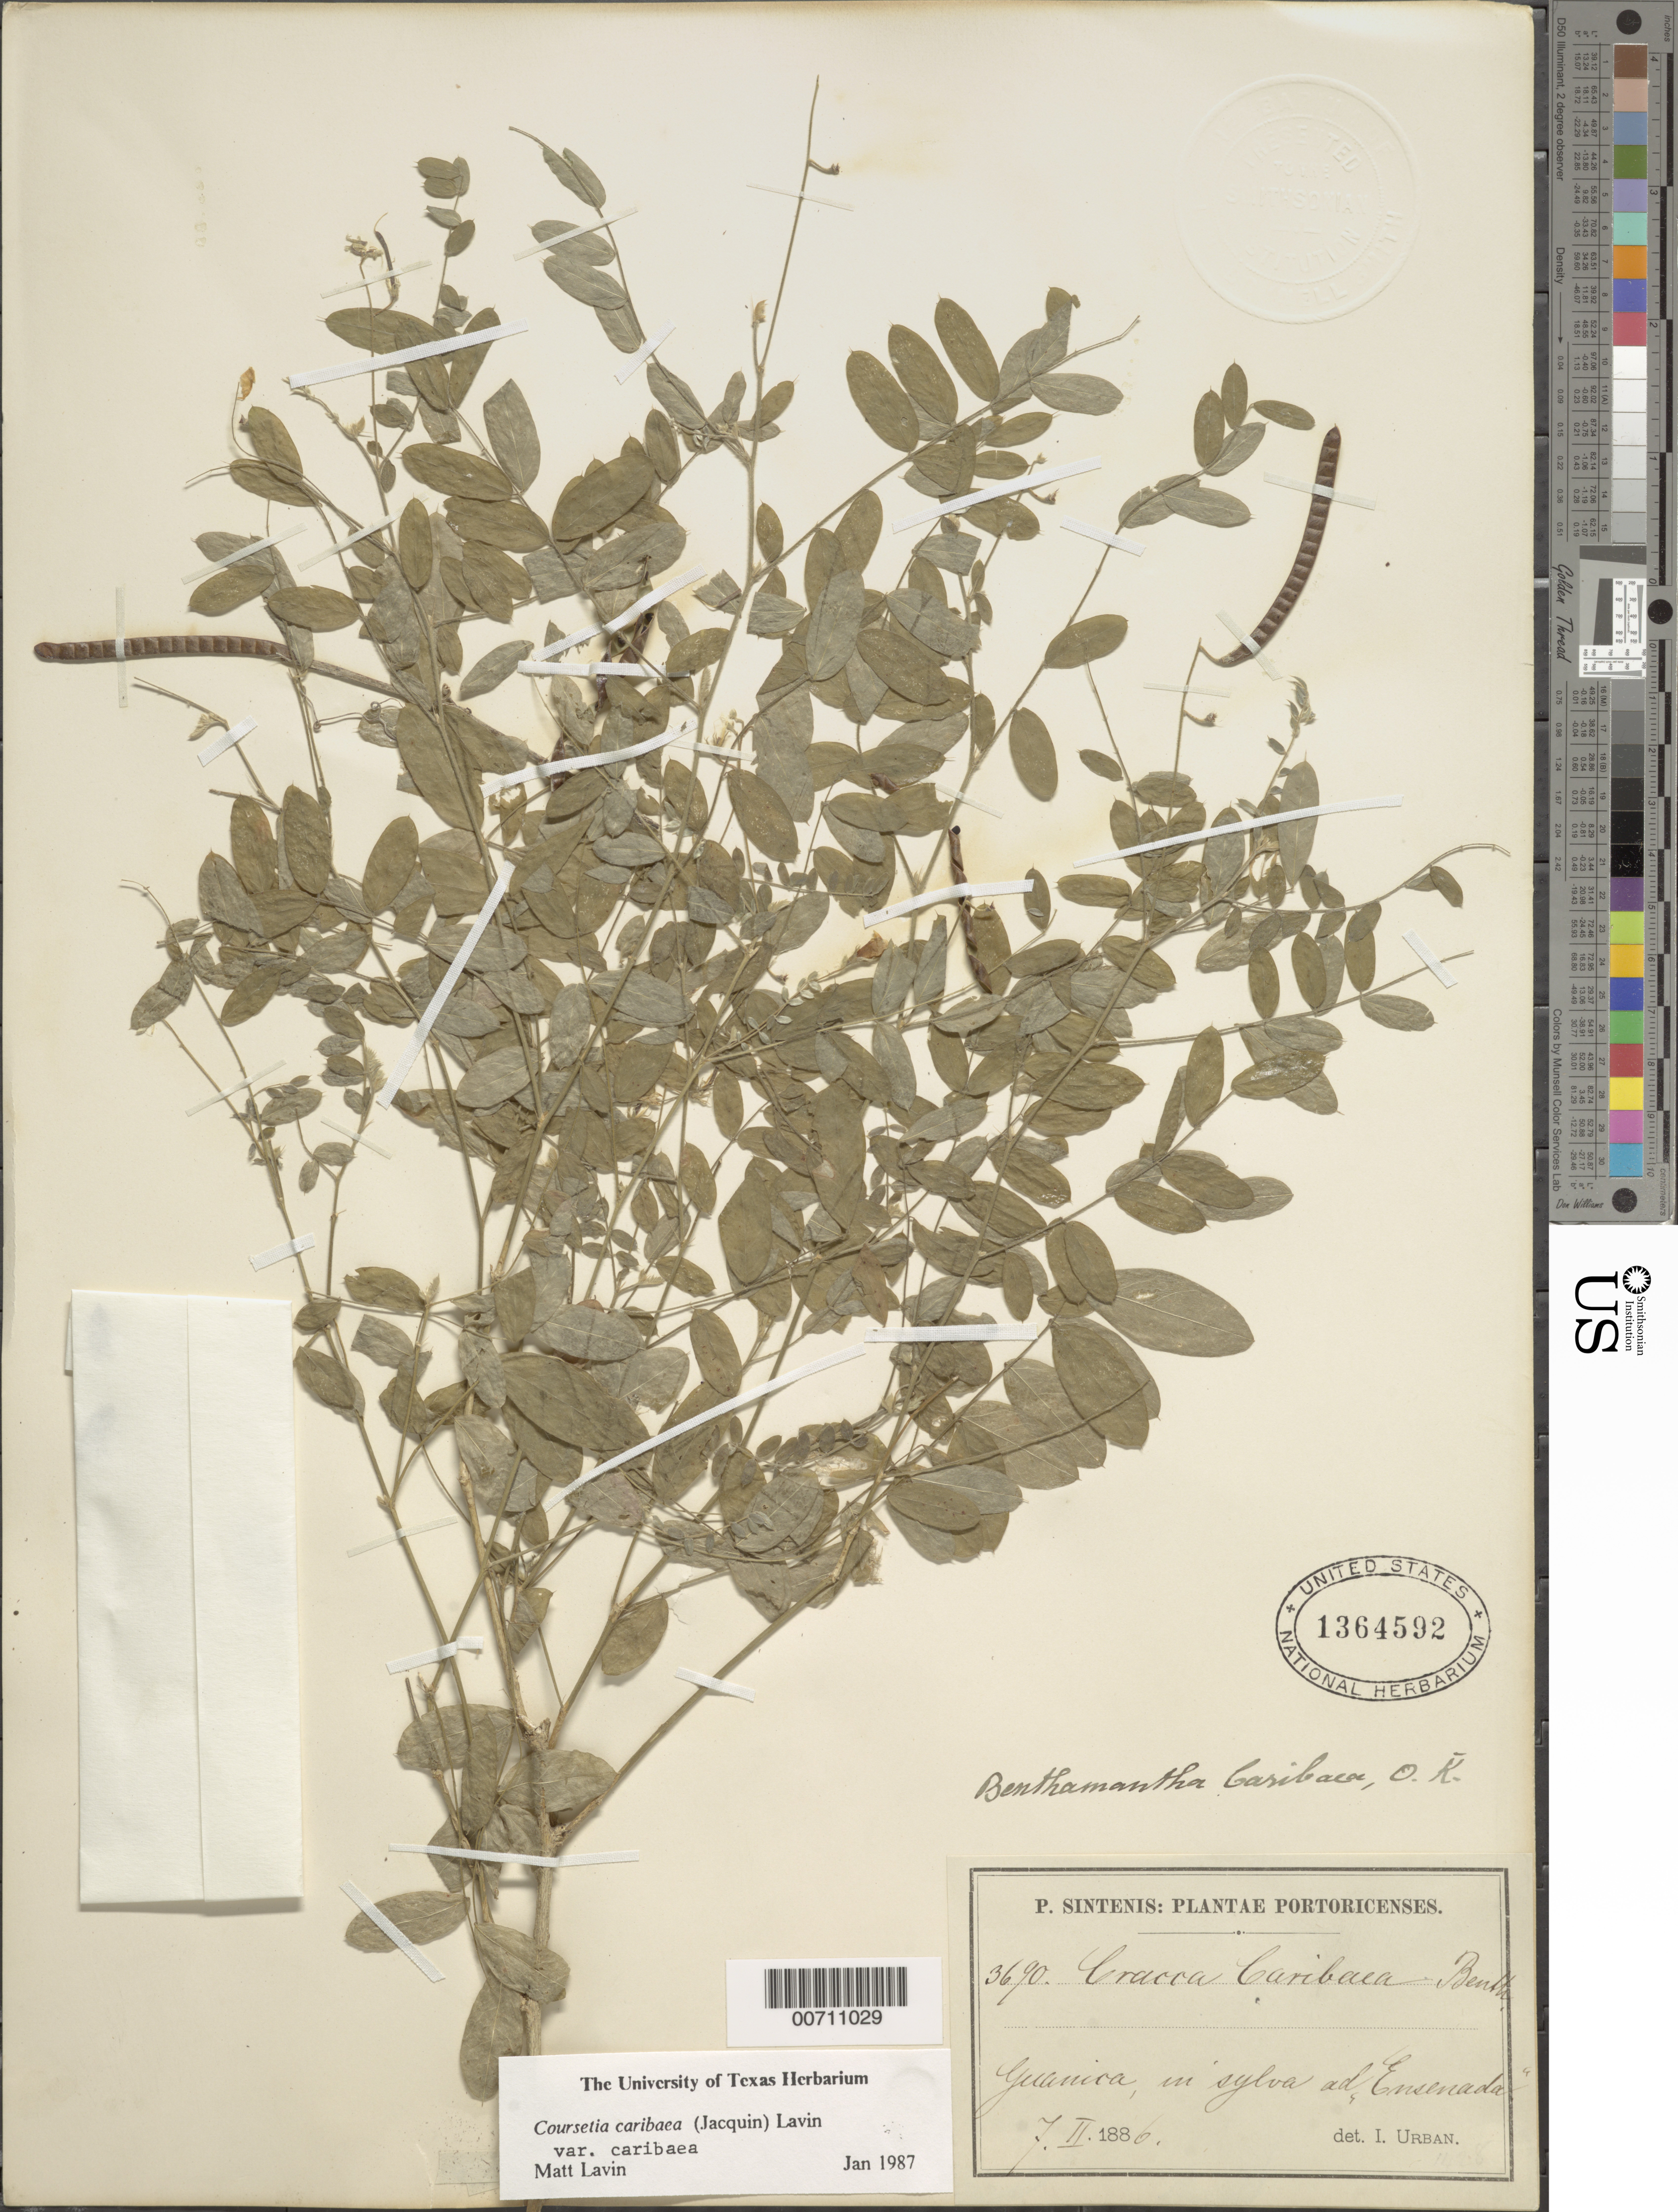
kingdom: Plantae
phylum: Tracheophyta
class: Magnoliopsida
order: Fabales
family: Fabaceae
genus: Coursetia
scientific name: Coursetia caribaea var. caribaea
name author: (Jacq.) Lavin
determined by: Lavin, M.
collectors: P. Sintenis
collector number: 3690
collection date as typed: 07 Feb 1886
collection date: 1886-02-07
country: Puerto Rico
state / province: Guanica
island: Greater Antilles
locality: In sylva ad Ensenada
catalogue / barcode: US 1364592